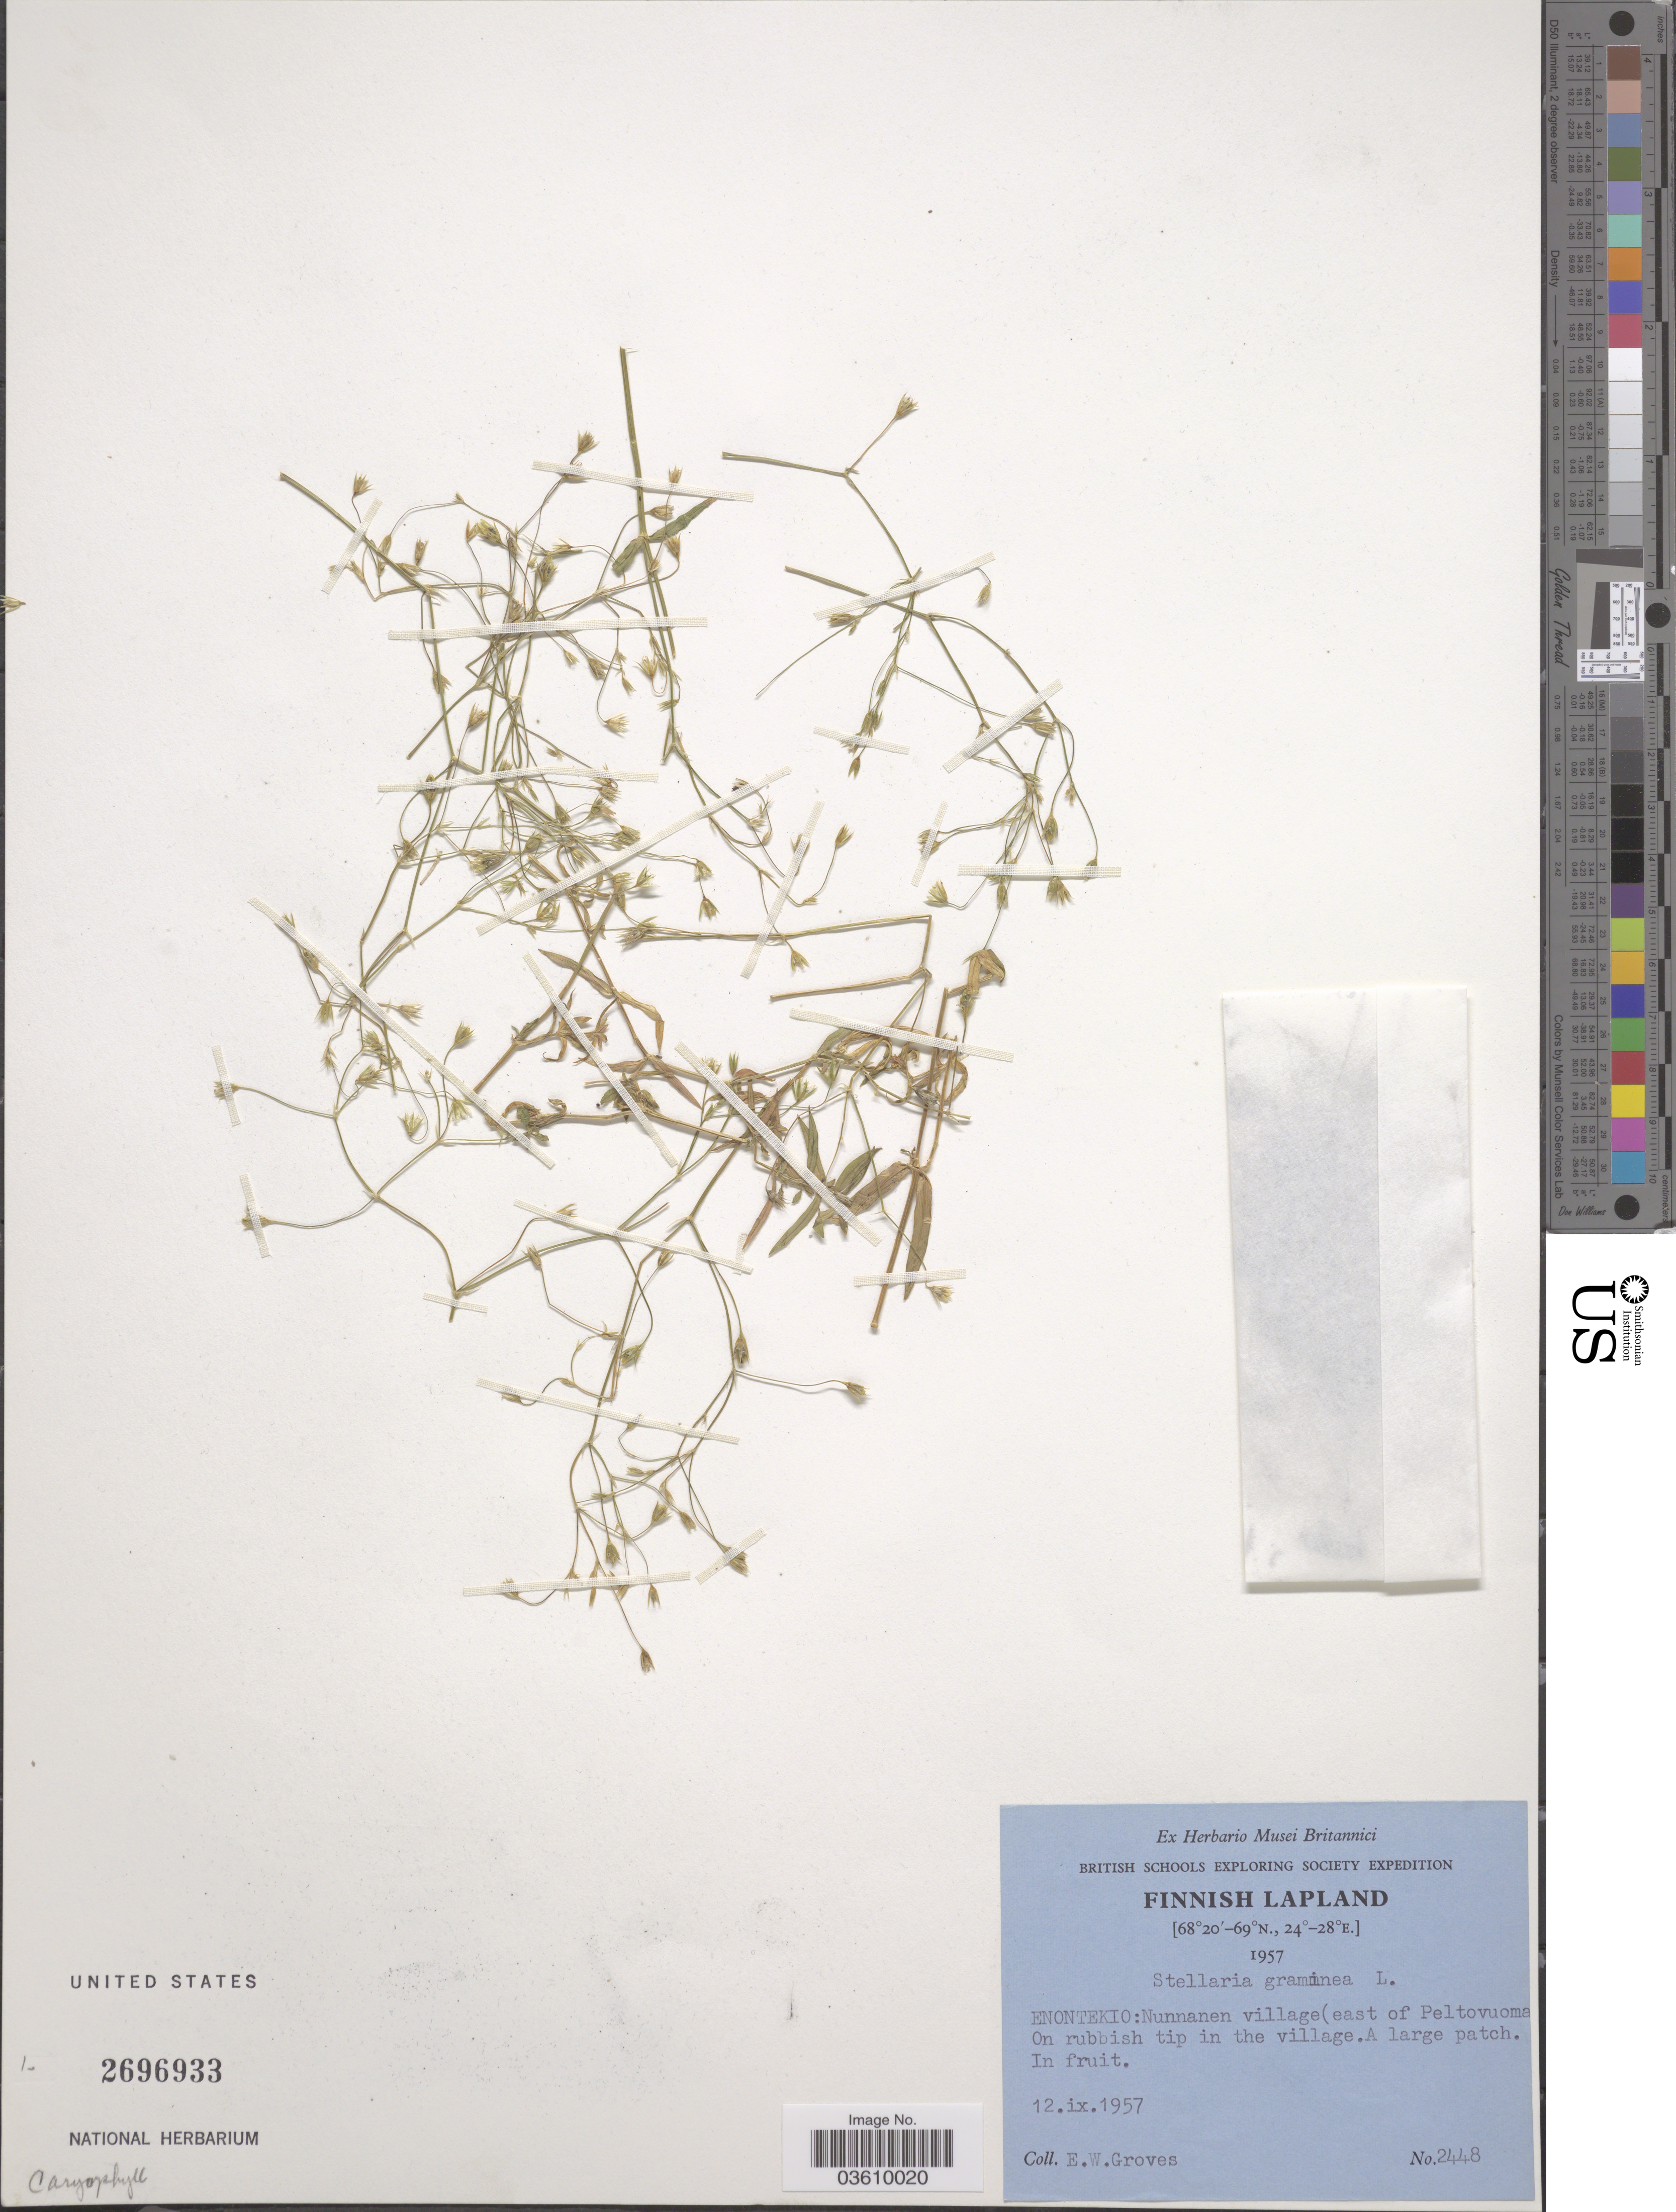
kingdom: Plantae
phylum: Tracheophyta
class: Magnoliopsida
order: Caryophyllales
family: Caryophyllaceae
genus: Stellaria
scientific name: Stellaria graminea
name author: L.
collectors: E. Groves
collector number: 2448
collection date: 1957-09-12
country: Finland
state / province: Lappi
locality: Enontekio: Nunnanen village (east of Peltovuoma).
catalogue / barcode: US 2696933